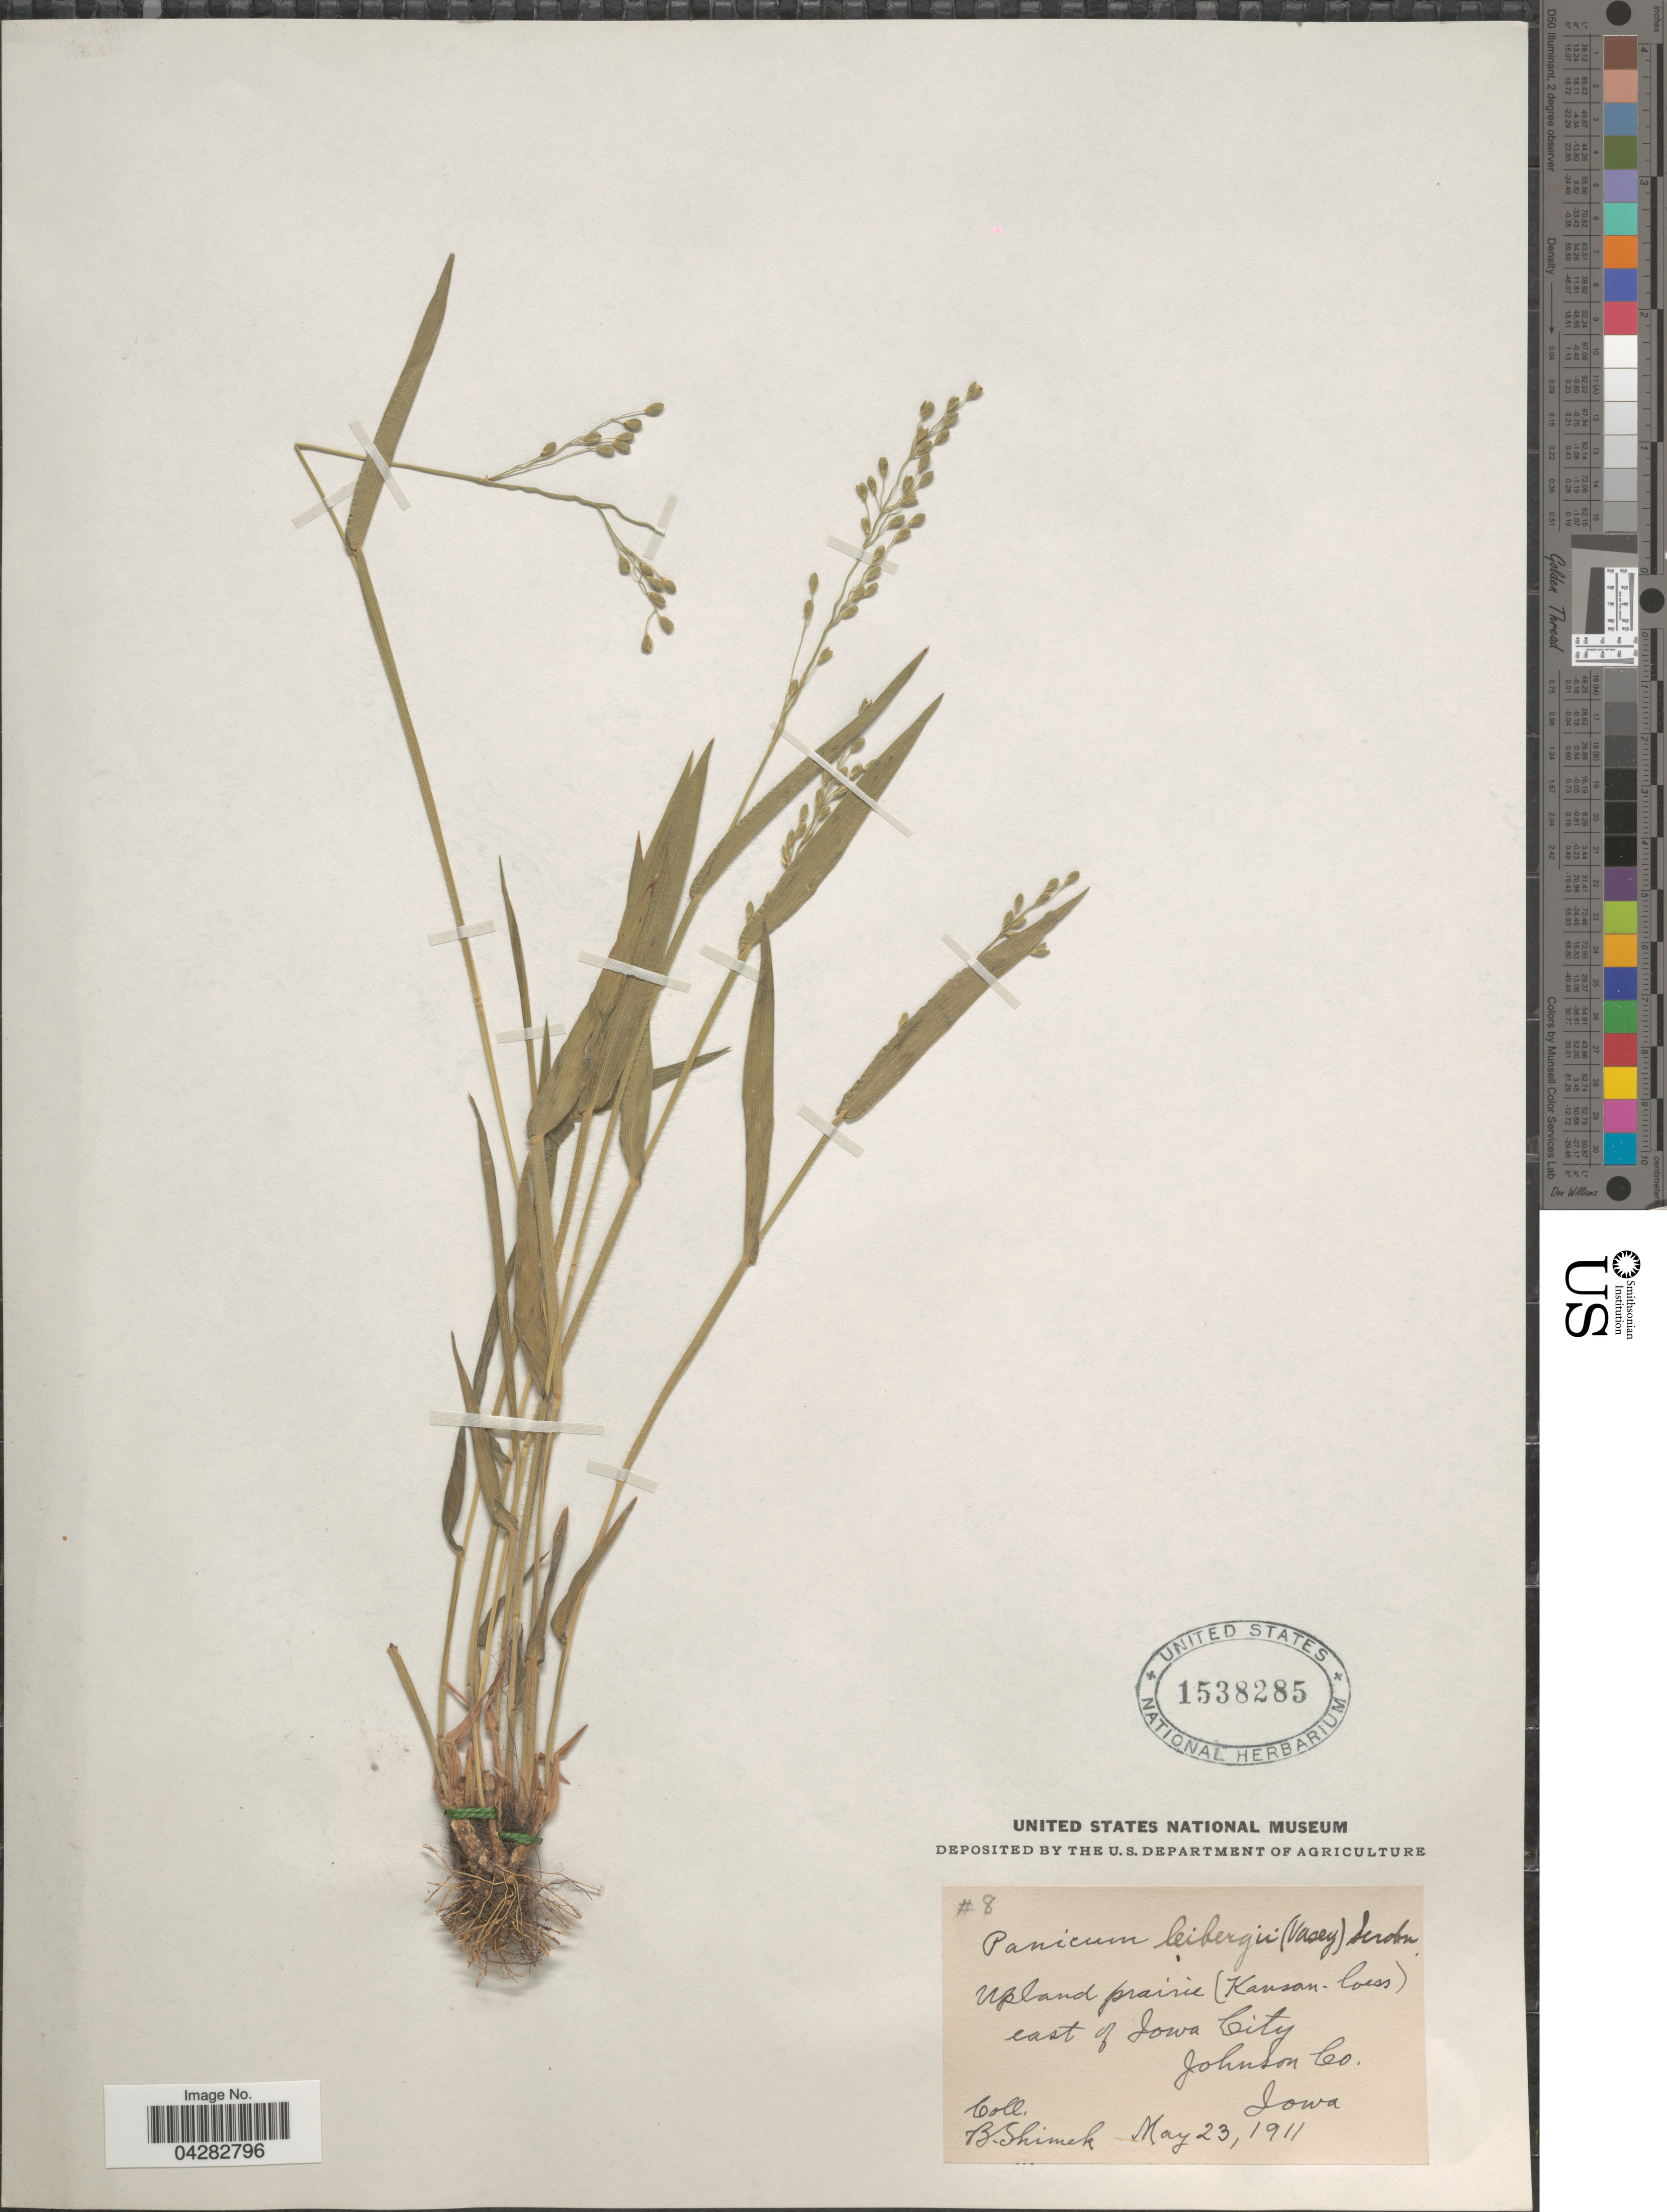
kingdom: Plantae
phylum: Tracheophyta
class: Liliopsida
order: Poales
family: Poaceae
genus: Dichanthelium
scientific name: Dichanthelium leibergii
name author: (Vasey) Gould & C.A. Clark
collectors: B. Shimek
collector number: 8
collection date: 1911-05-23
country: United States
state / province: Iowa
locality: Upland prairie (Kanson-loess) east of Iowa City. Johnson Co.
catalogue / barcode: US 1538285